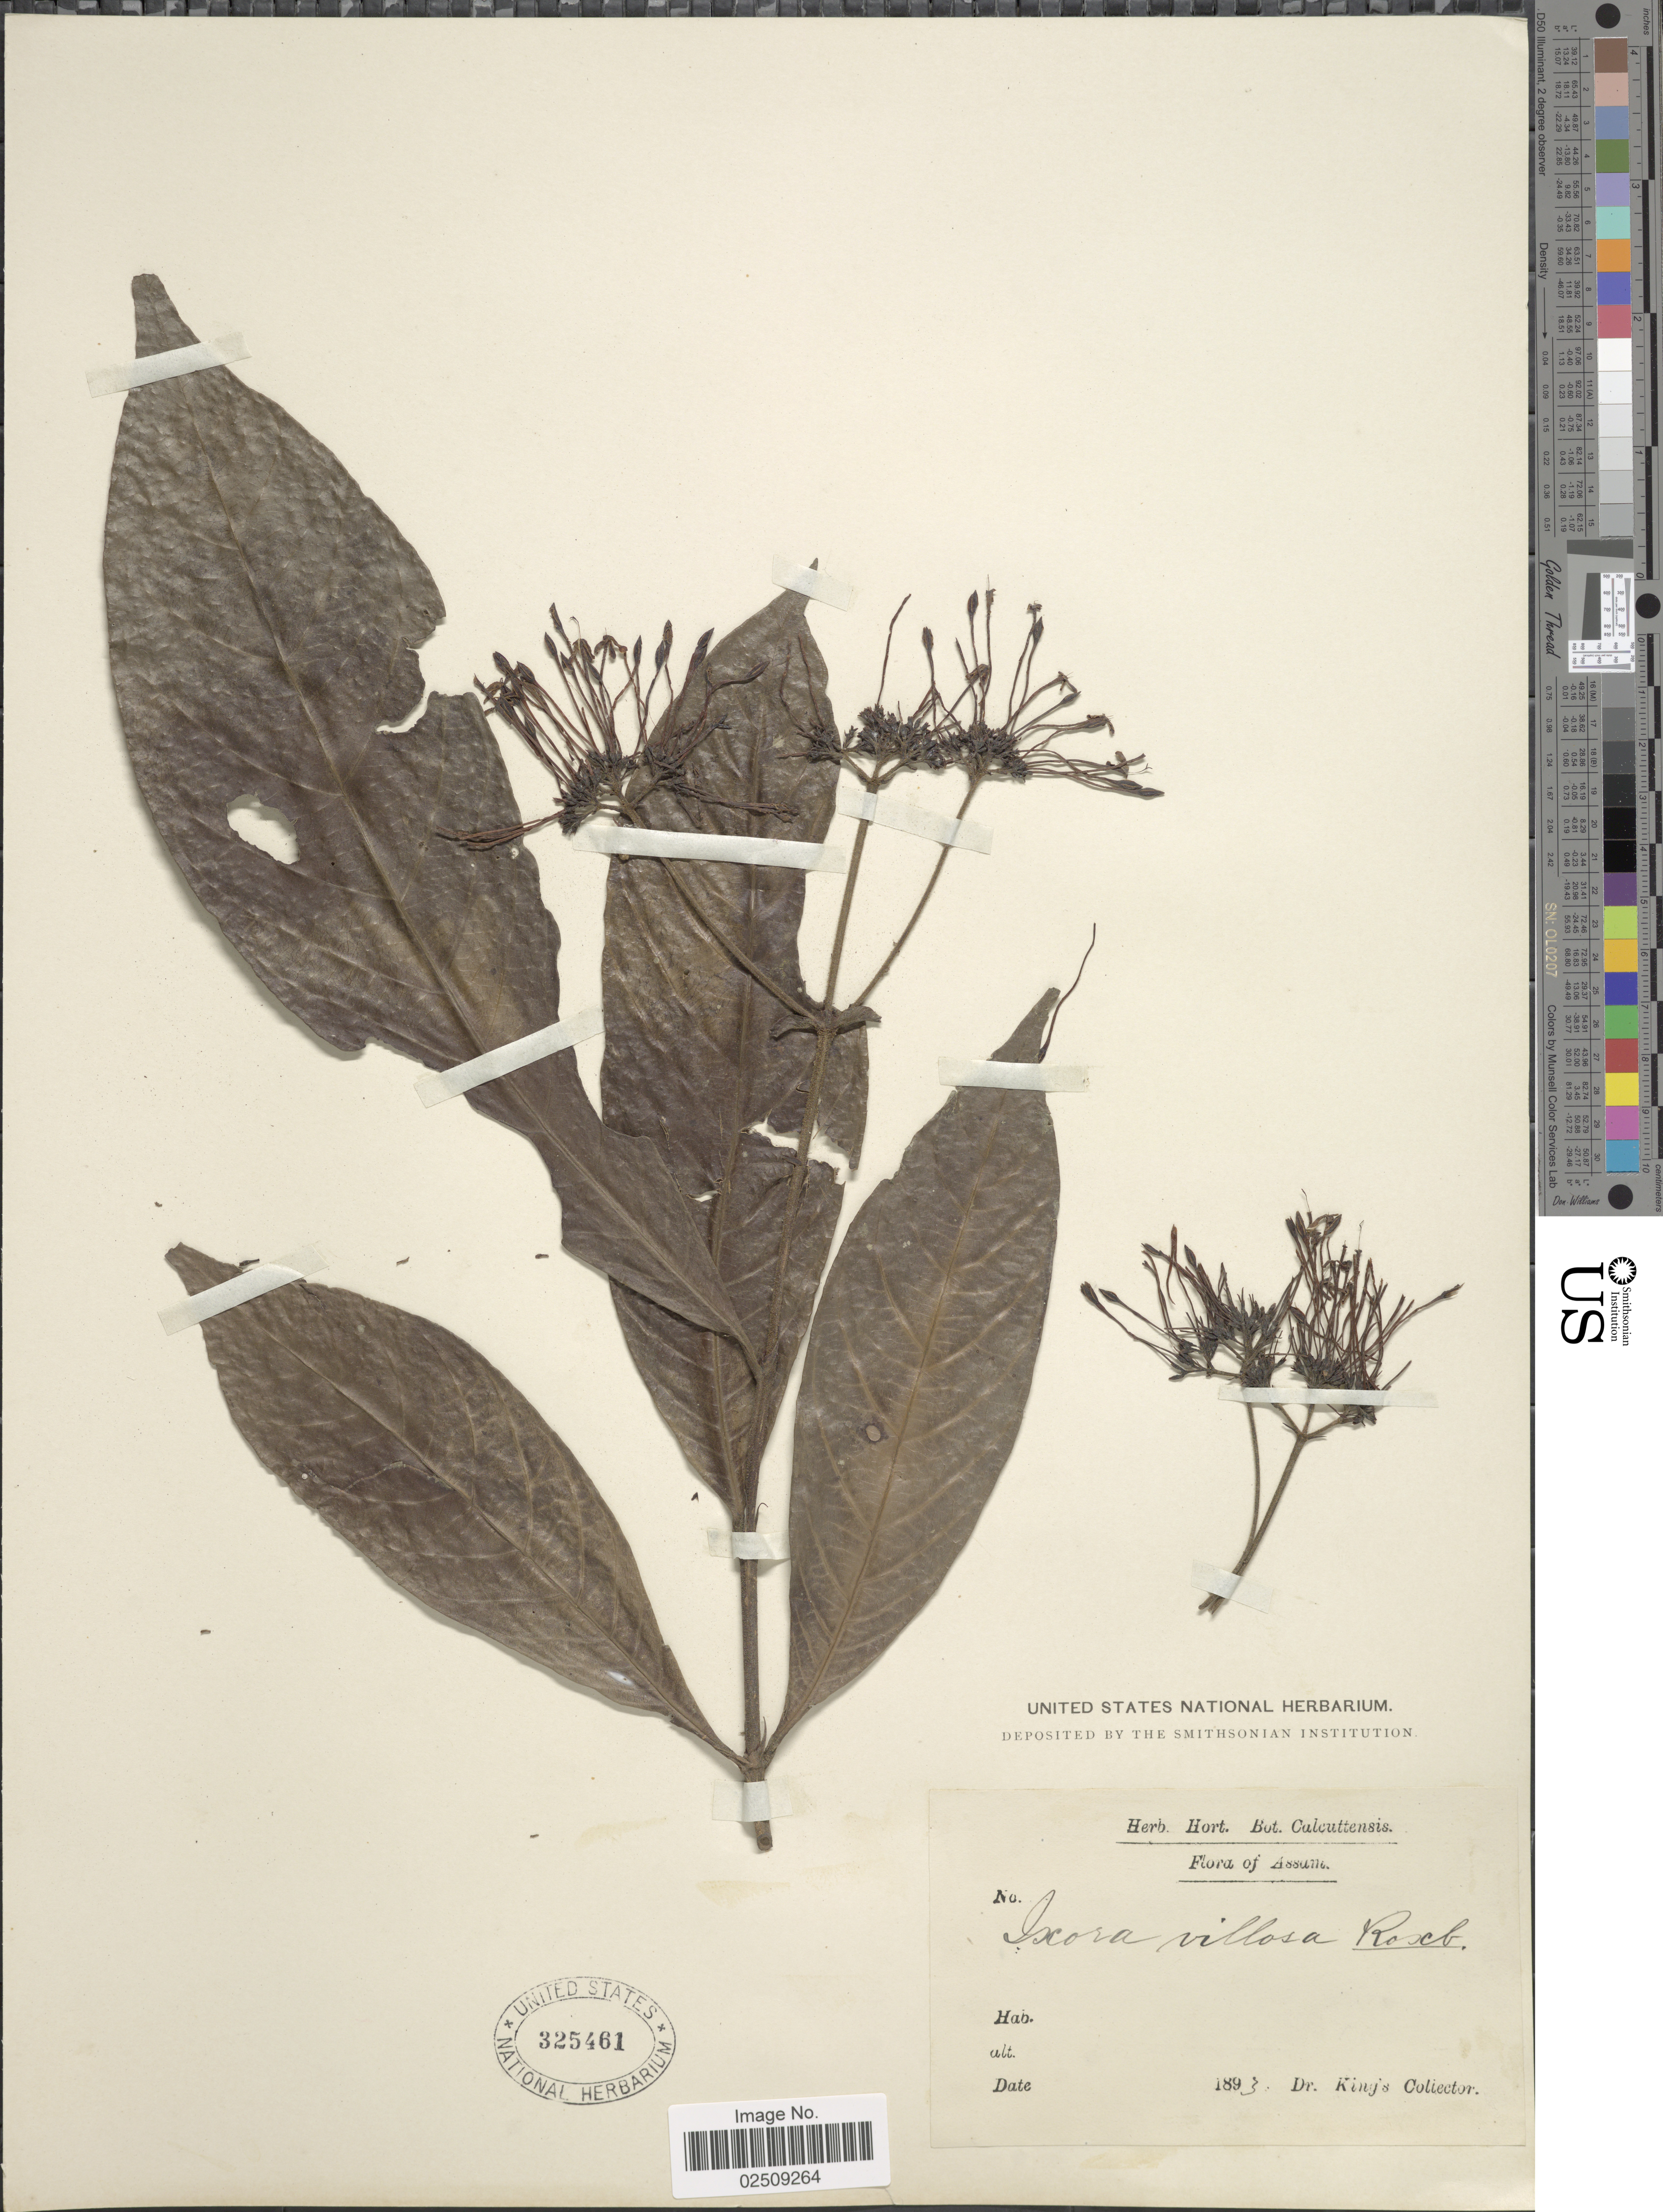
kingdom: Plantae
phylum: Tracheophyta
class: Magnoliopsida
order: Gentianales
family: Rubiaceae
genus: Ixora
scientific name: Ixora villosa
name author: Roxb.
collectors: Dr. King's collector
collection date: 1893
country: India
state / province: Assam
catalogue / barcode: US 325461